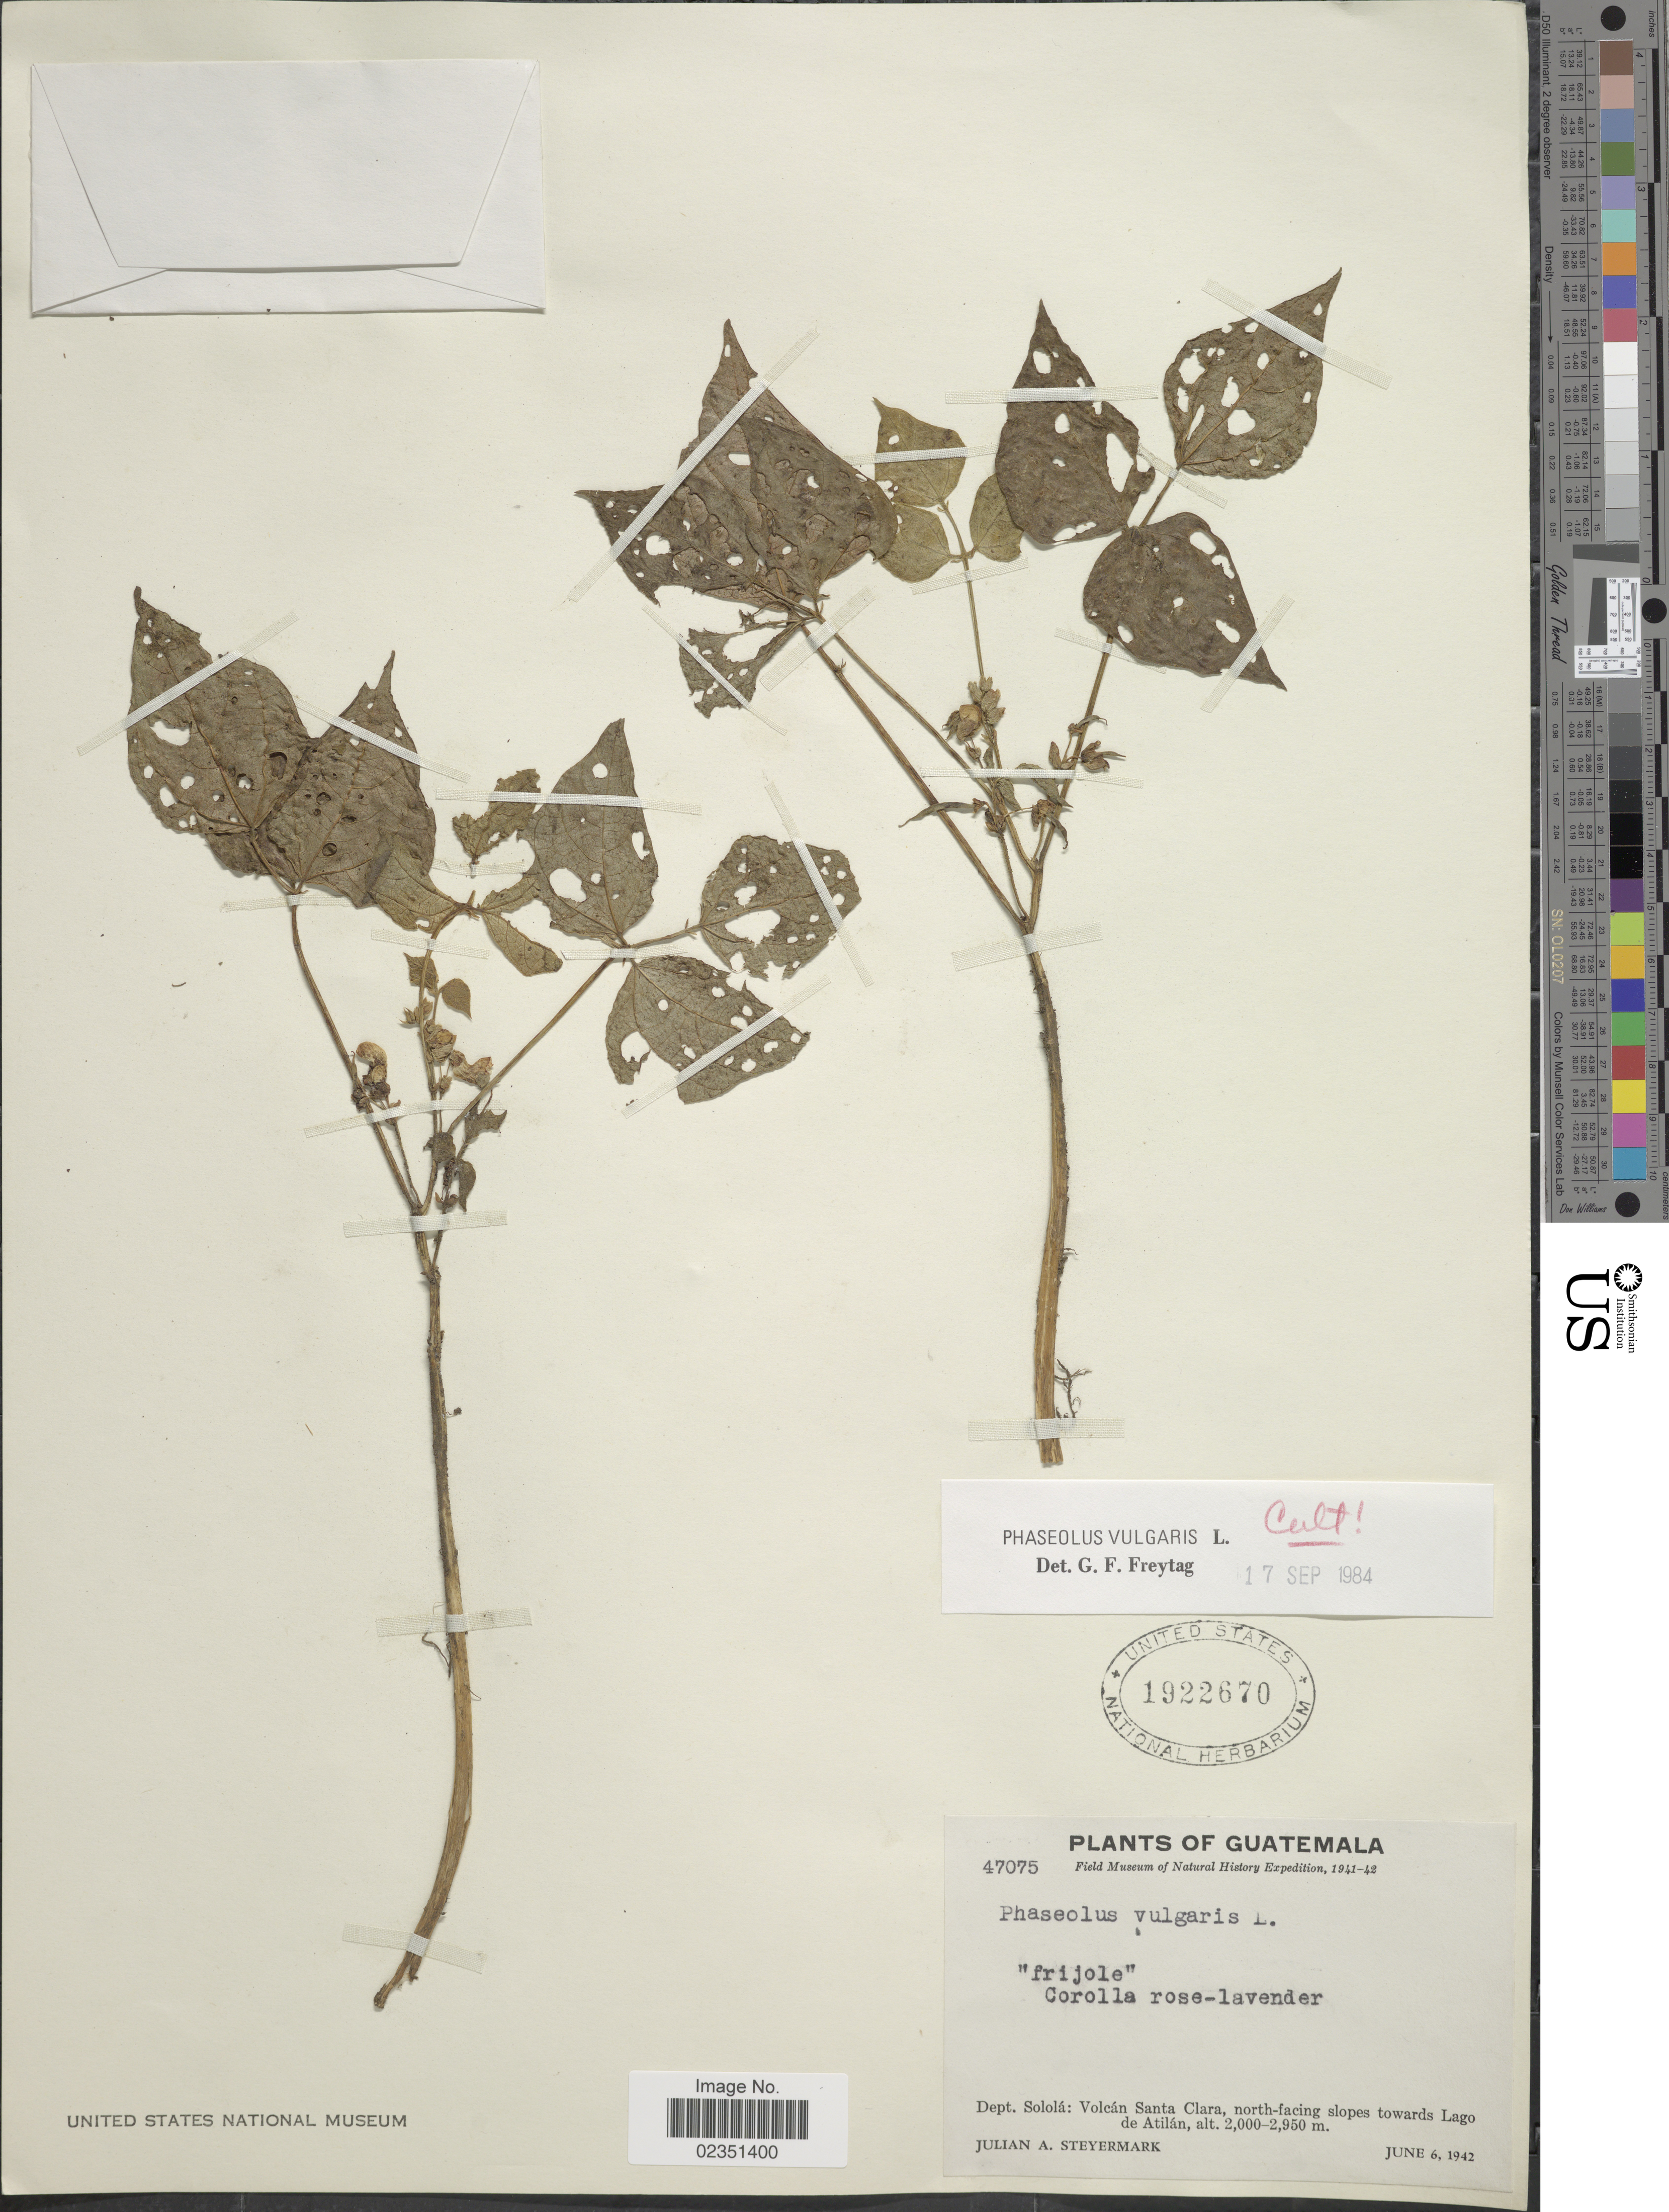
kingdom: Plantae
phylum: Tracheophyta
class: Magnoliopsida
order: Fabales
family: Fabaceae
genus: Phaseolus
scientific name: Phaseolus vulgaris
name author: L.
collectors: J. Steyermark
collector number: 47075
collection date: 1942-06-06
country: Guatemala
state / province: Sololá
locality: Volcan Santa Clara, north-facing slopes towards Lago de Atitlan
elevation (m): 2000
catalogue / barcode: US 1922670